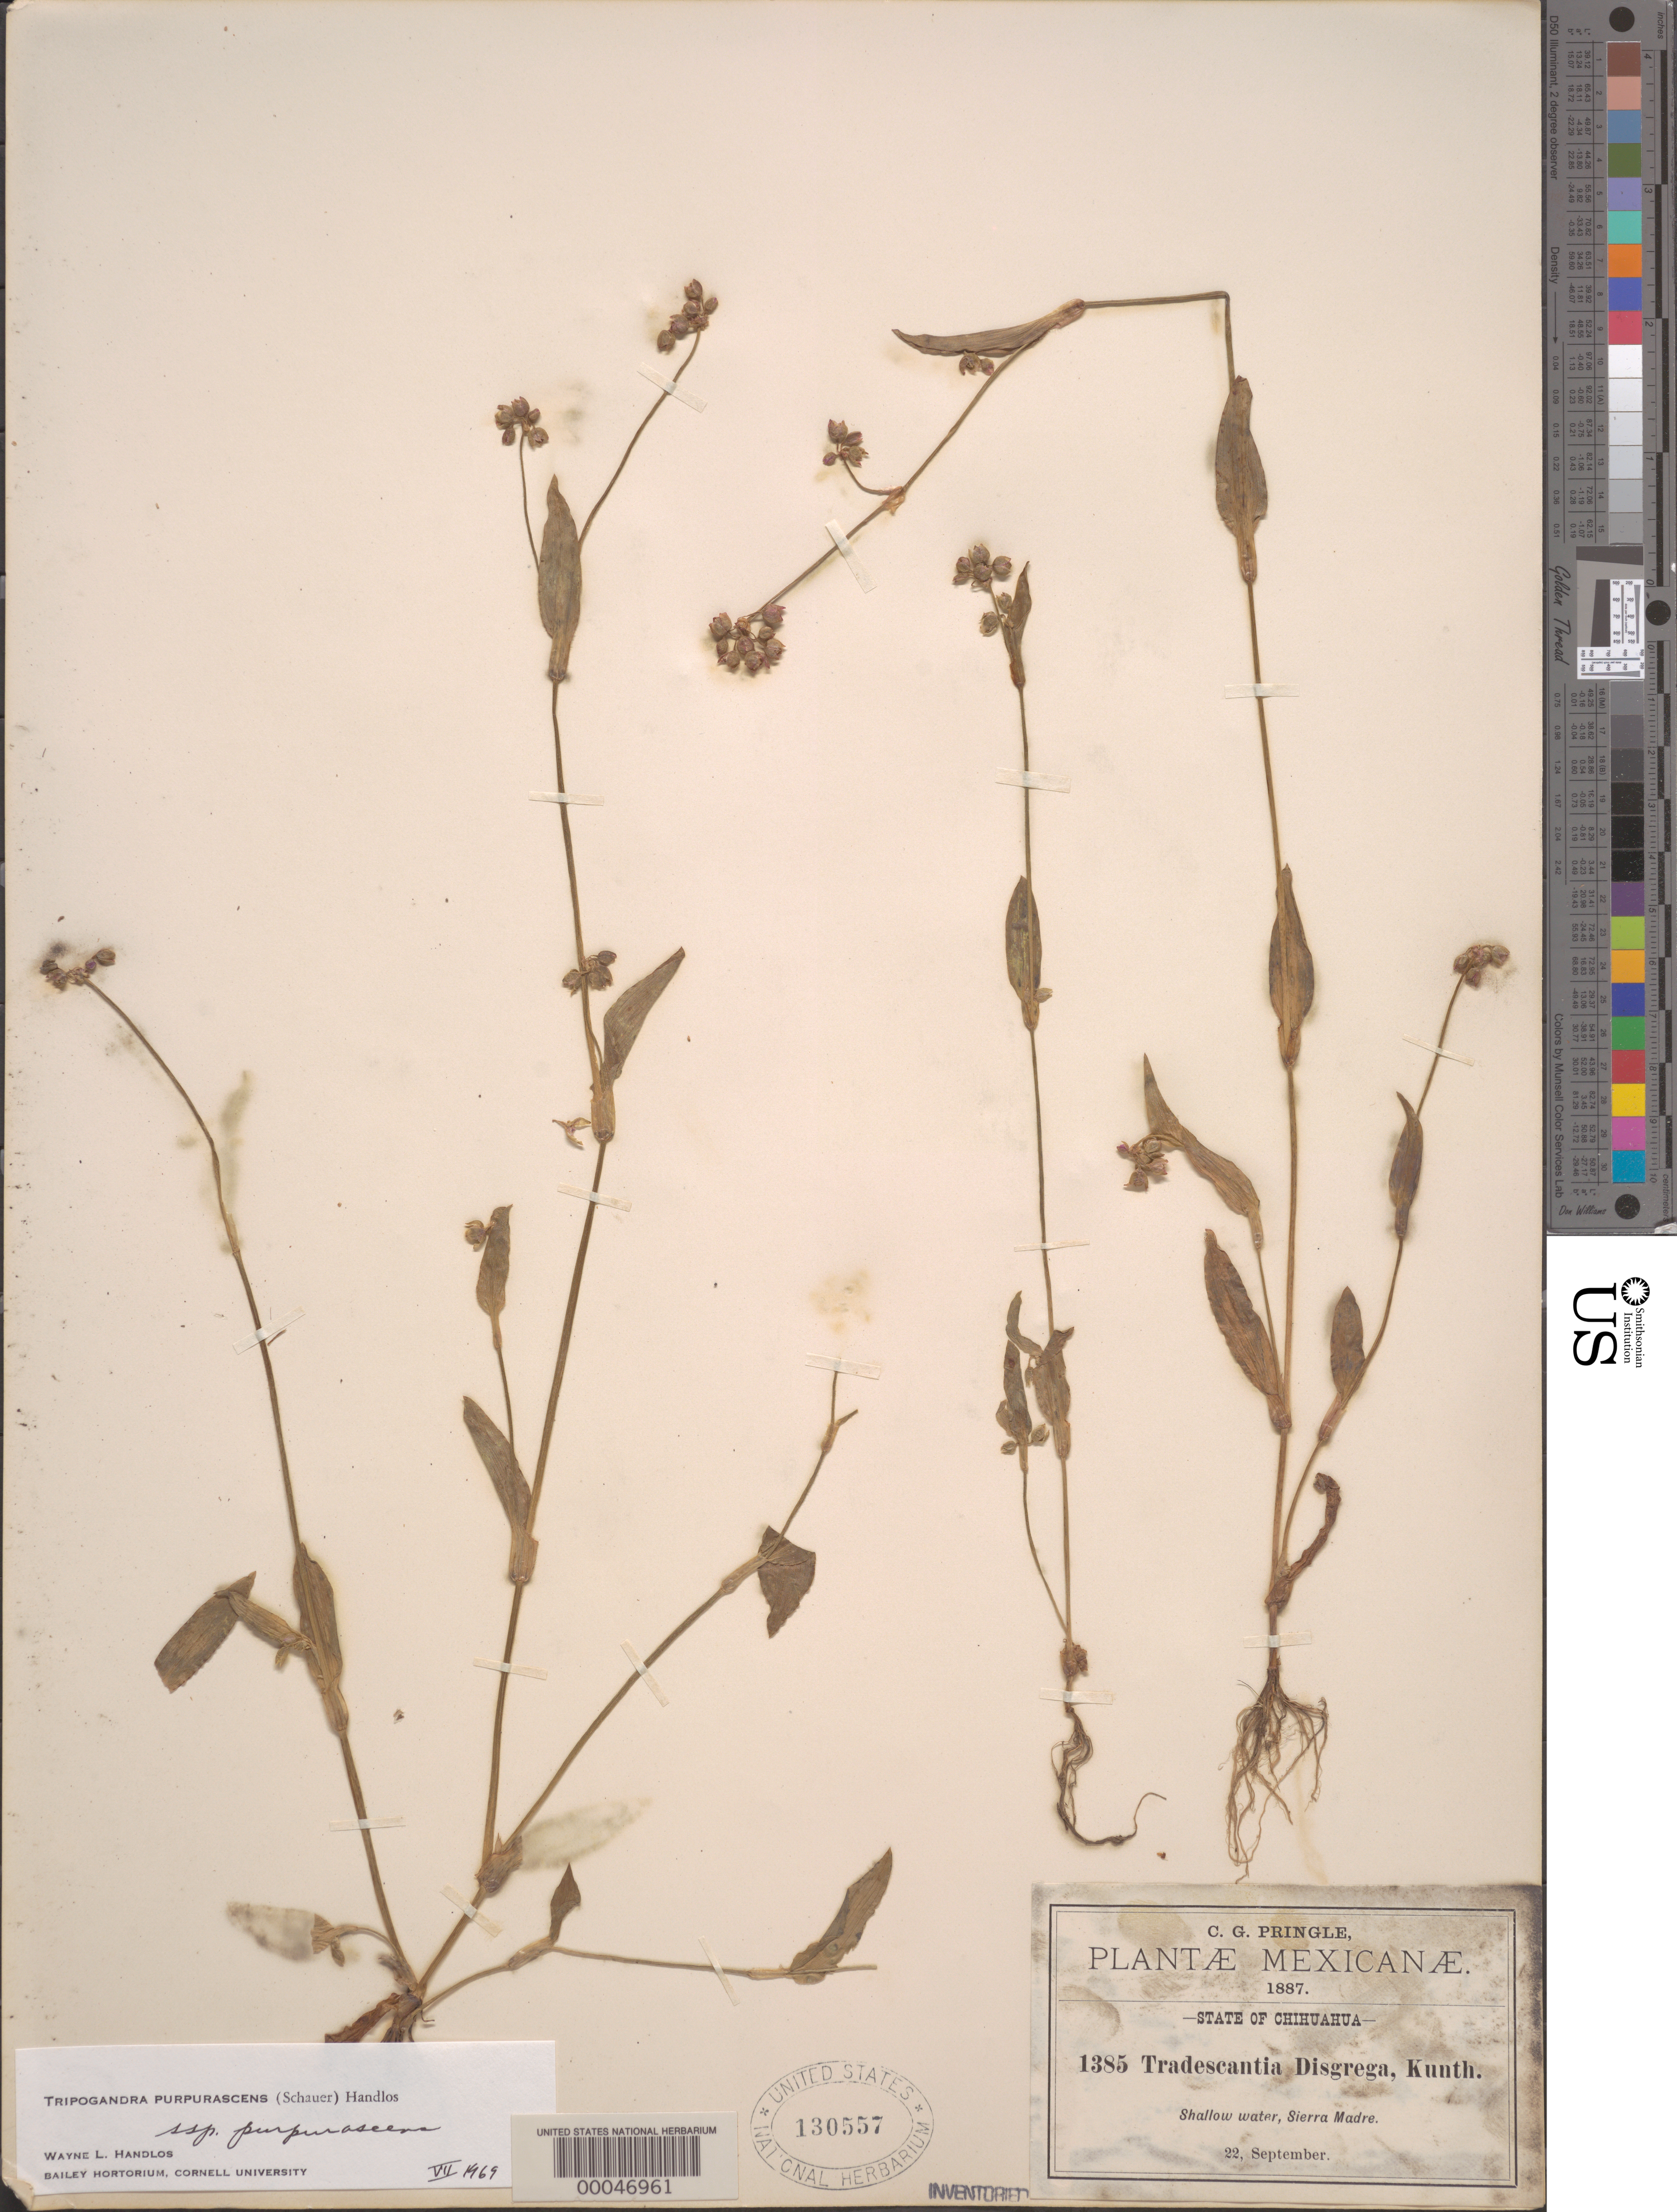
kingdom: Plantae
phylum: Tracheophyta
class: Liliopsida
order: Commelinales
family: Commelinaceae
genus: Tripogandra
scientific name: Tripogandra purpurascens subsp. purpurascens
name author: (S. Schauer) Handlos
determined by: Handlos, W. L.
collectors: C. G. Pringle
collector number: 1385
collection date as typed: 22 Sep 1887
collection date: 1887-09-22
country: Mexico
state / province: Chihuahua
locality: Sierra Madre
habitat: Shallow water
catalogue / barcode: US 130557